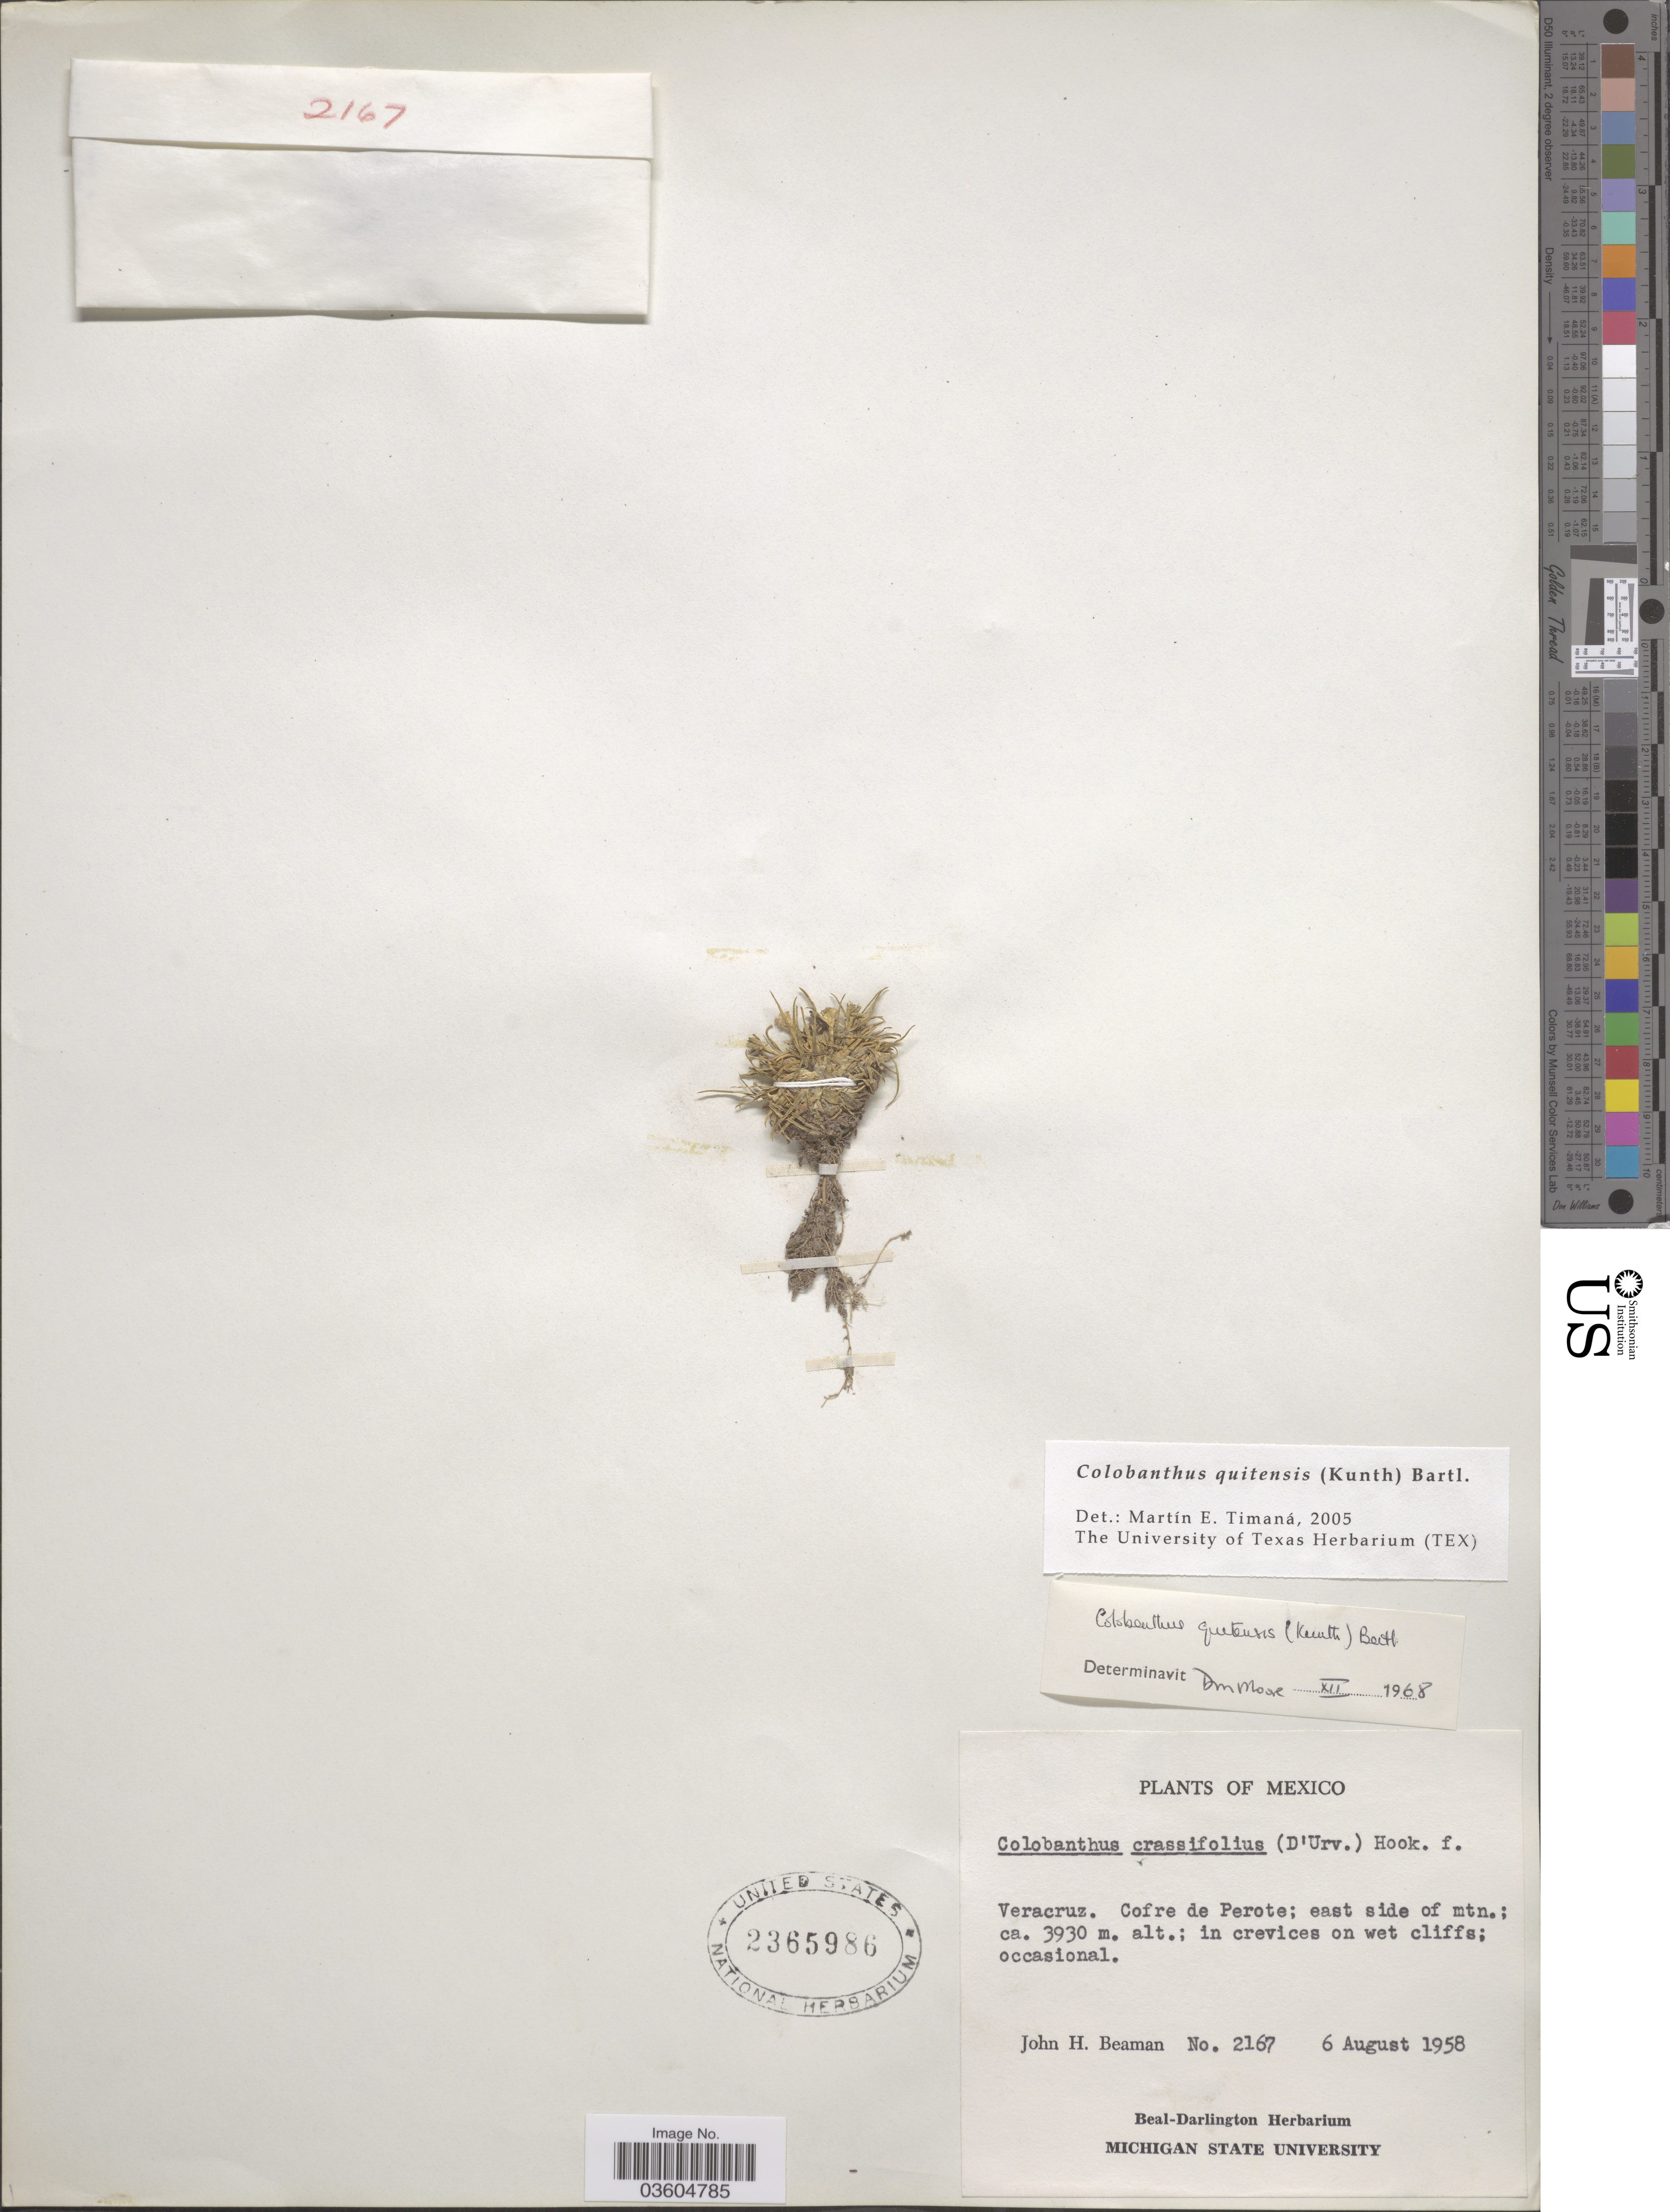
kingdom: Plantae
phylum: Tracheophyta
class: Magnoliopsida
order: Caryophyllales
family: Caryophyllaceae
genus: Colobanthus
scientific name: Colobanthus sp.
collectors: J. H. Beaman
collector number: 2167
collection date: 1958-08-06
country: Mexico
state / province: Veracruz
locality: Veracruz. Cofre de Perote; east side of mtn.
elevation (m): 3930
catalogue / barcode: US 2365986